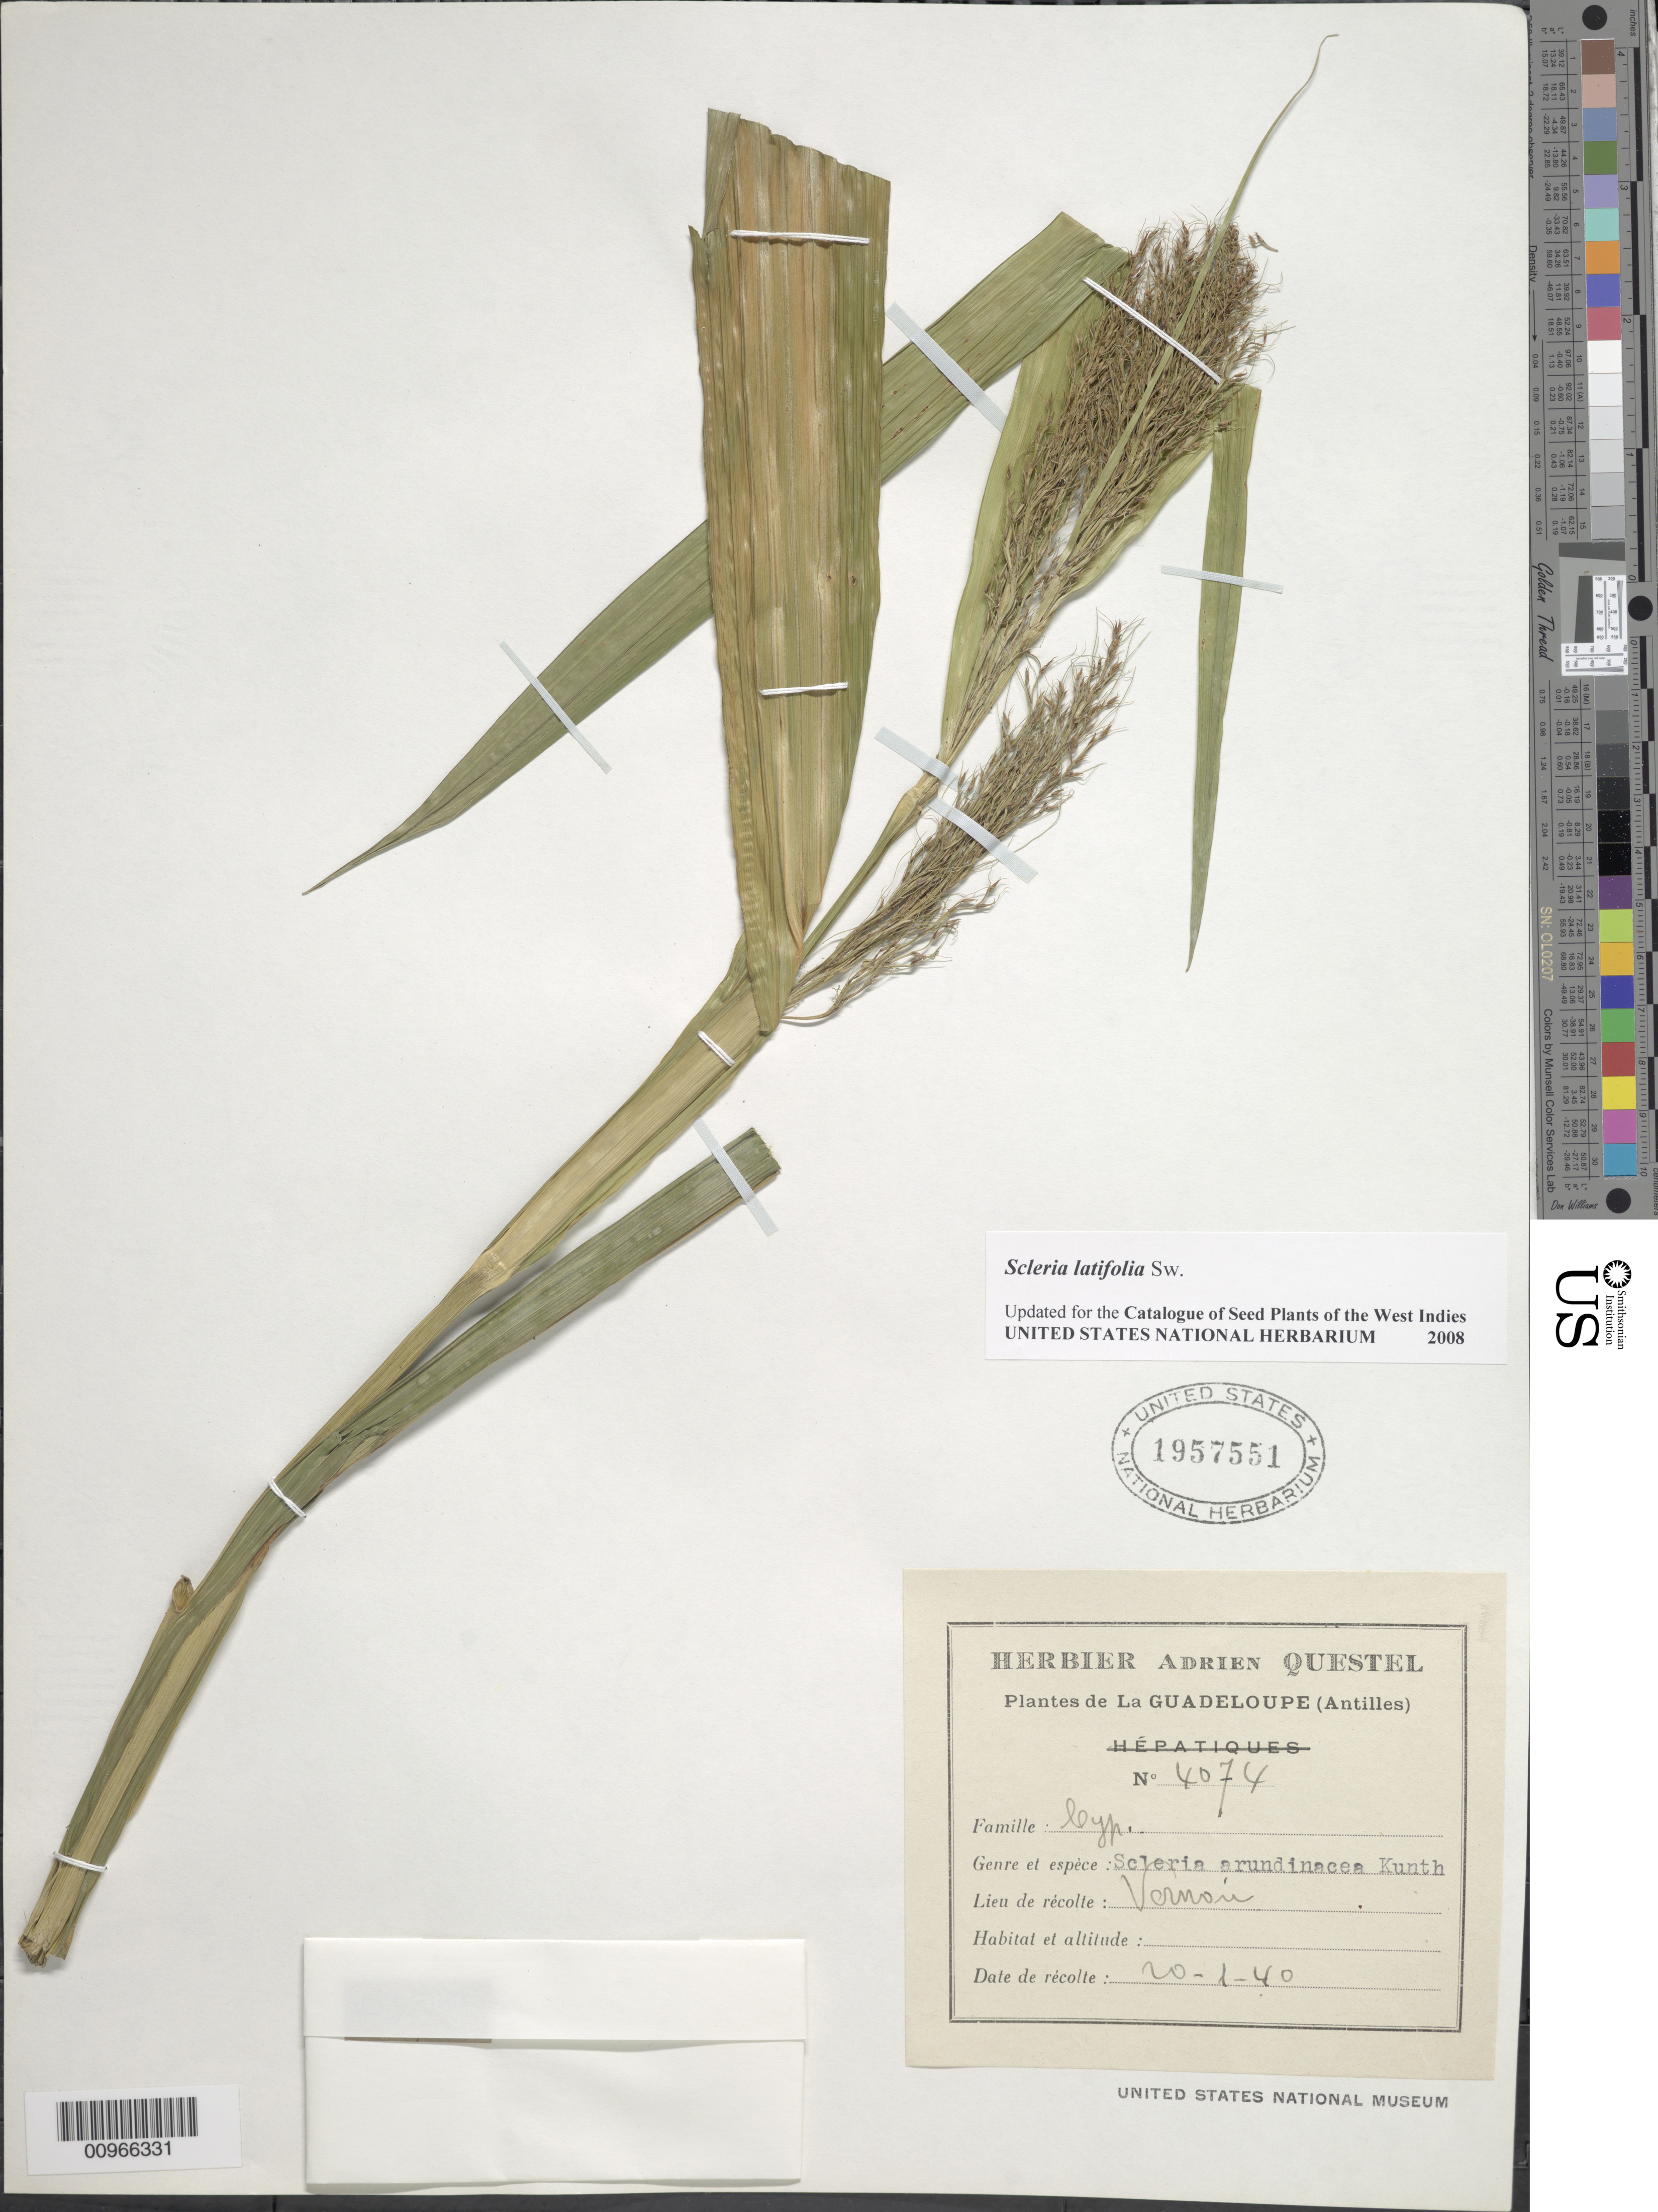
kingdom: Plantae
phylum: Tracheophyta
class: Liliopsida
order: Poales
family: Cyperaceae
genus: Scleria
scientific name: Scleria latifolia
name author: Sw.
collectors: A. Questel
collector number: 4074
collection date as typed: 20 Jan 1940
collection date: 1940-01-20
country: Guadeloupe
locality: Vernou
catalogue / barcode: US 1957551